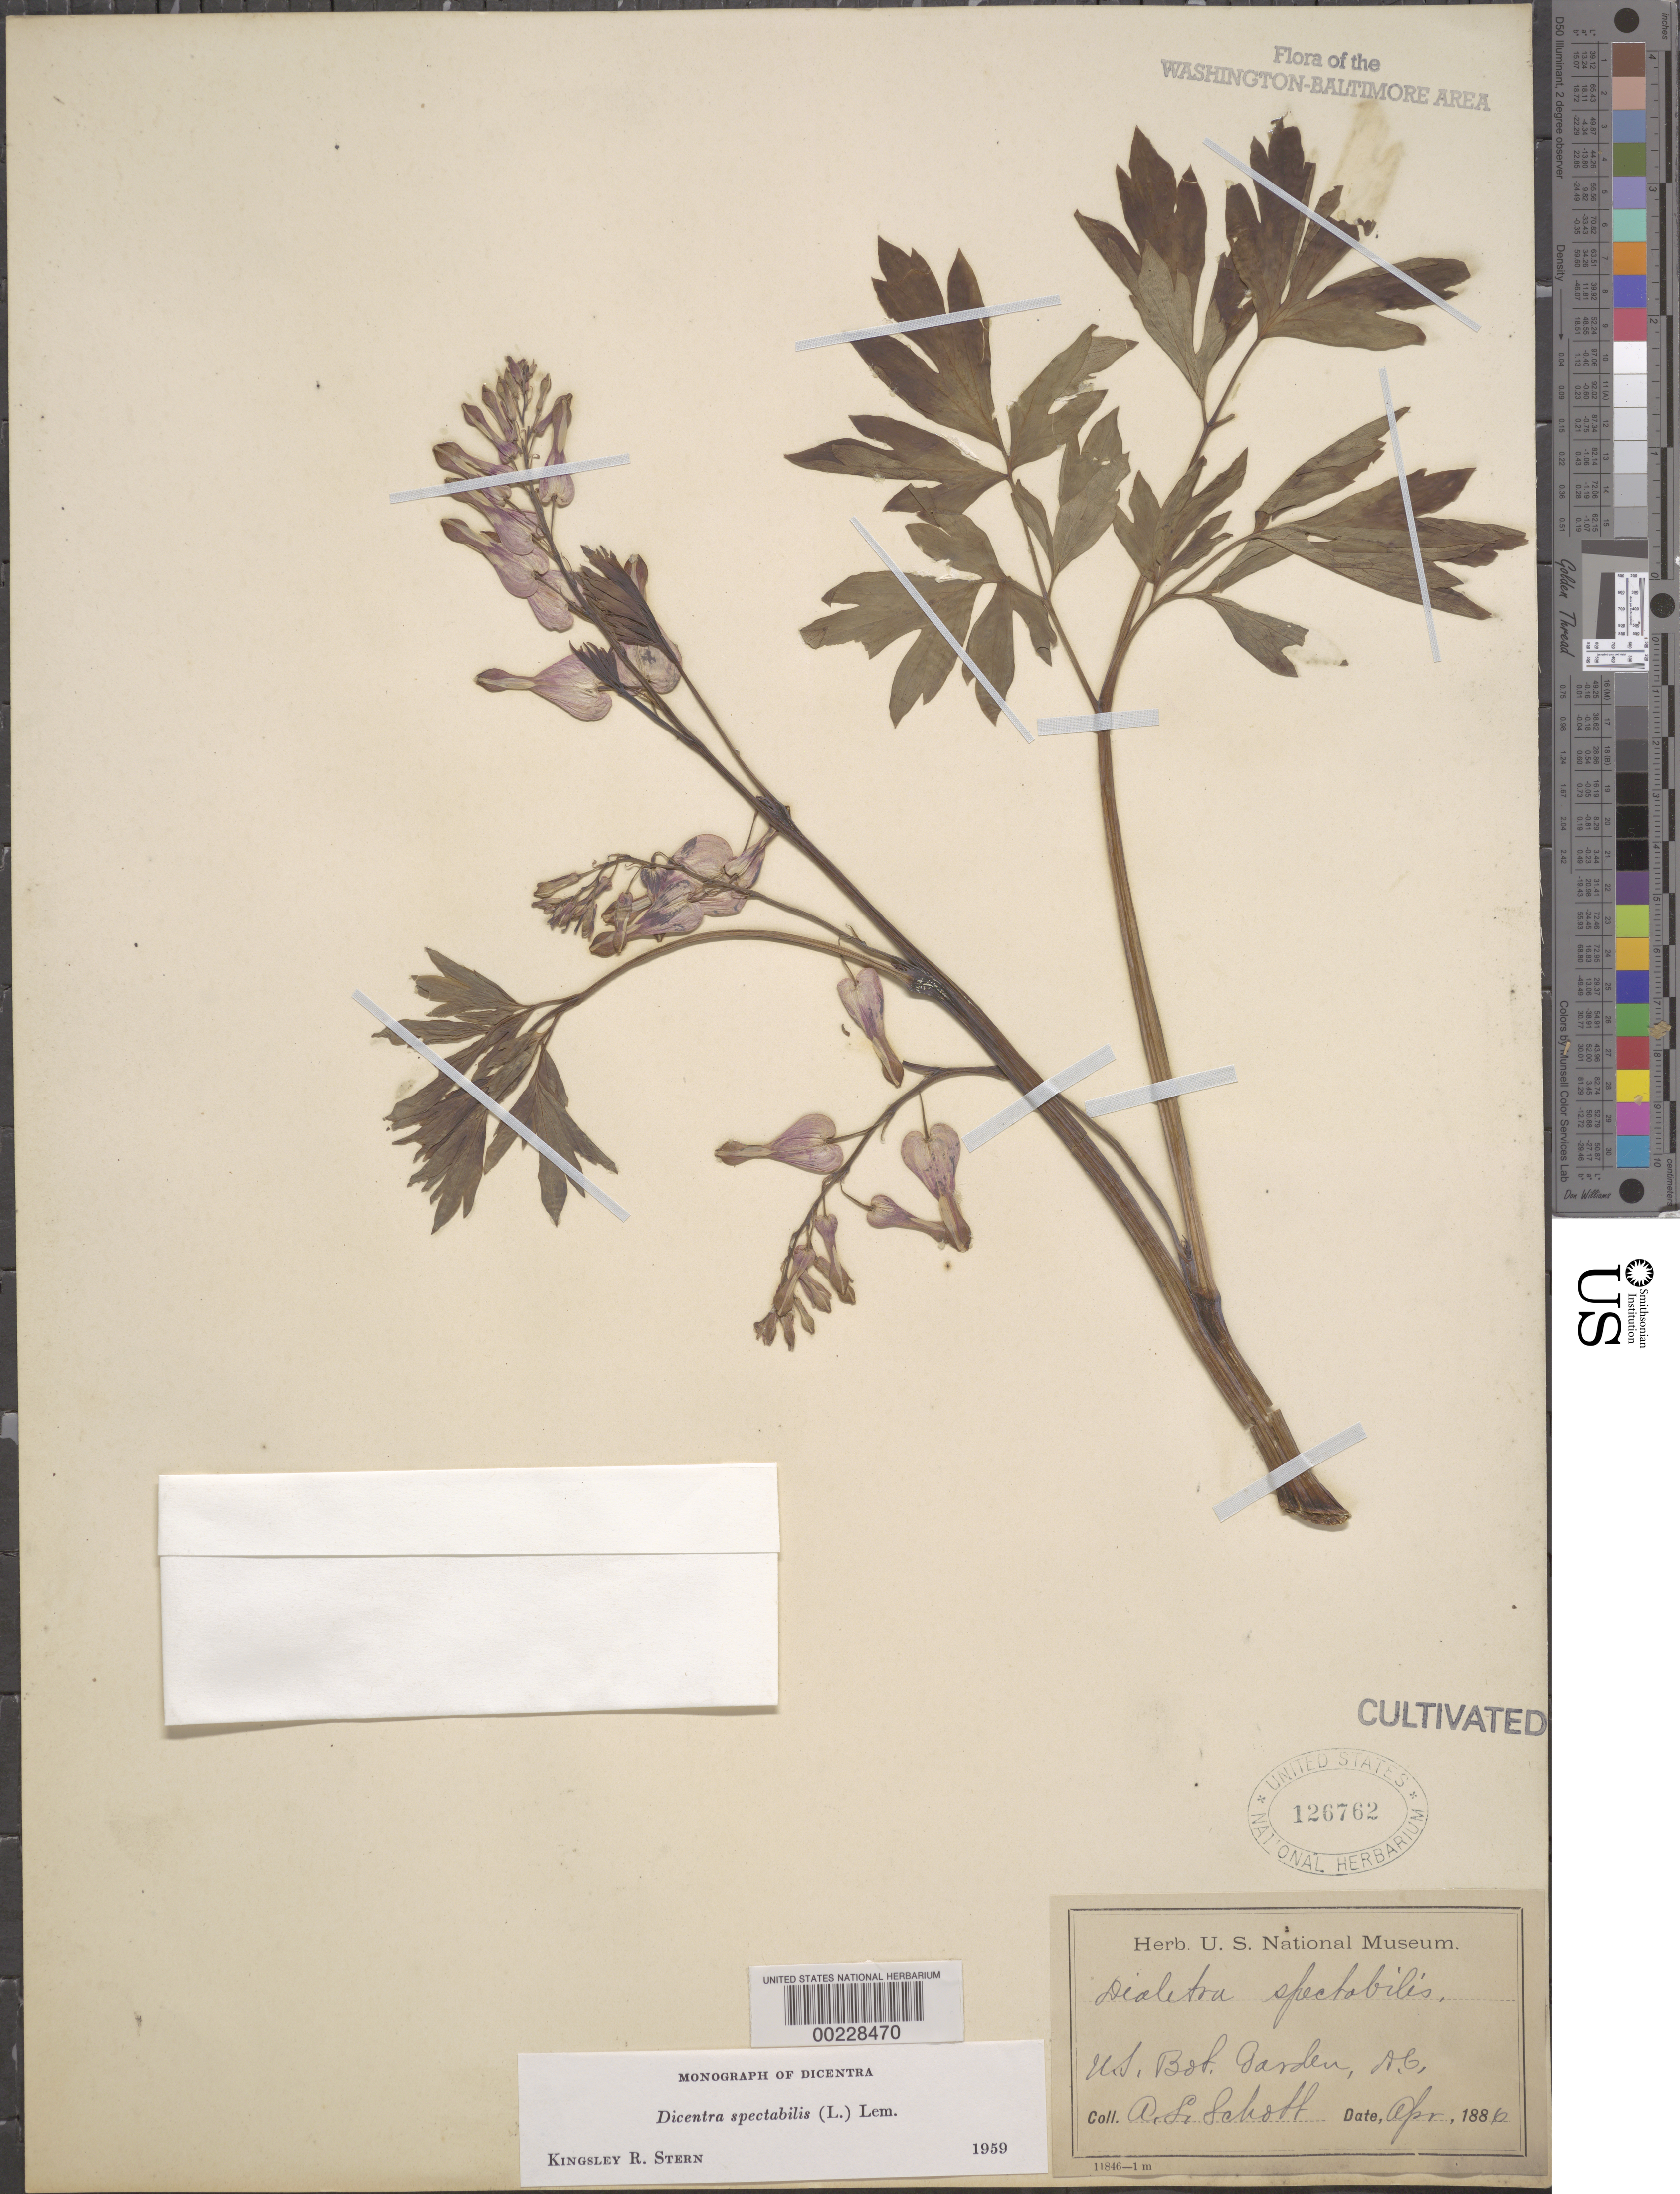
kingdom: Plantae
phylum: Tracheophyta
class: Magnoliopsida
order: Ranunculales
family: Papaveraceae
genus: Dicentra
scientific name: Dicentra spectabilis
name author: (L.) Lem.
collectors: A. L. Schott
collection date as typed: Apr 1886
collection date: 1886-04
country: United States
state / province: District of Columbia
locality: Botanical Gardens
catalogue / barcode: US 126762